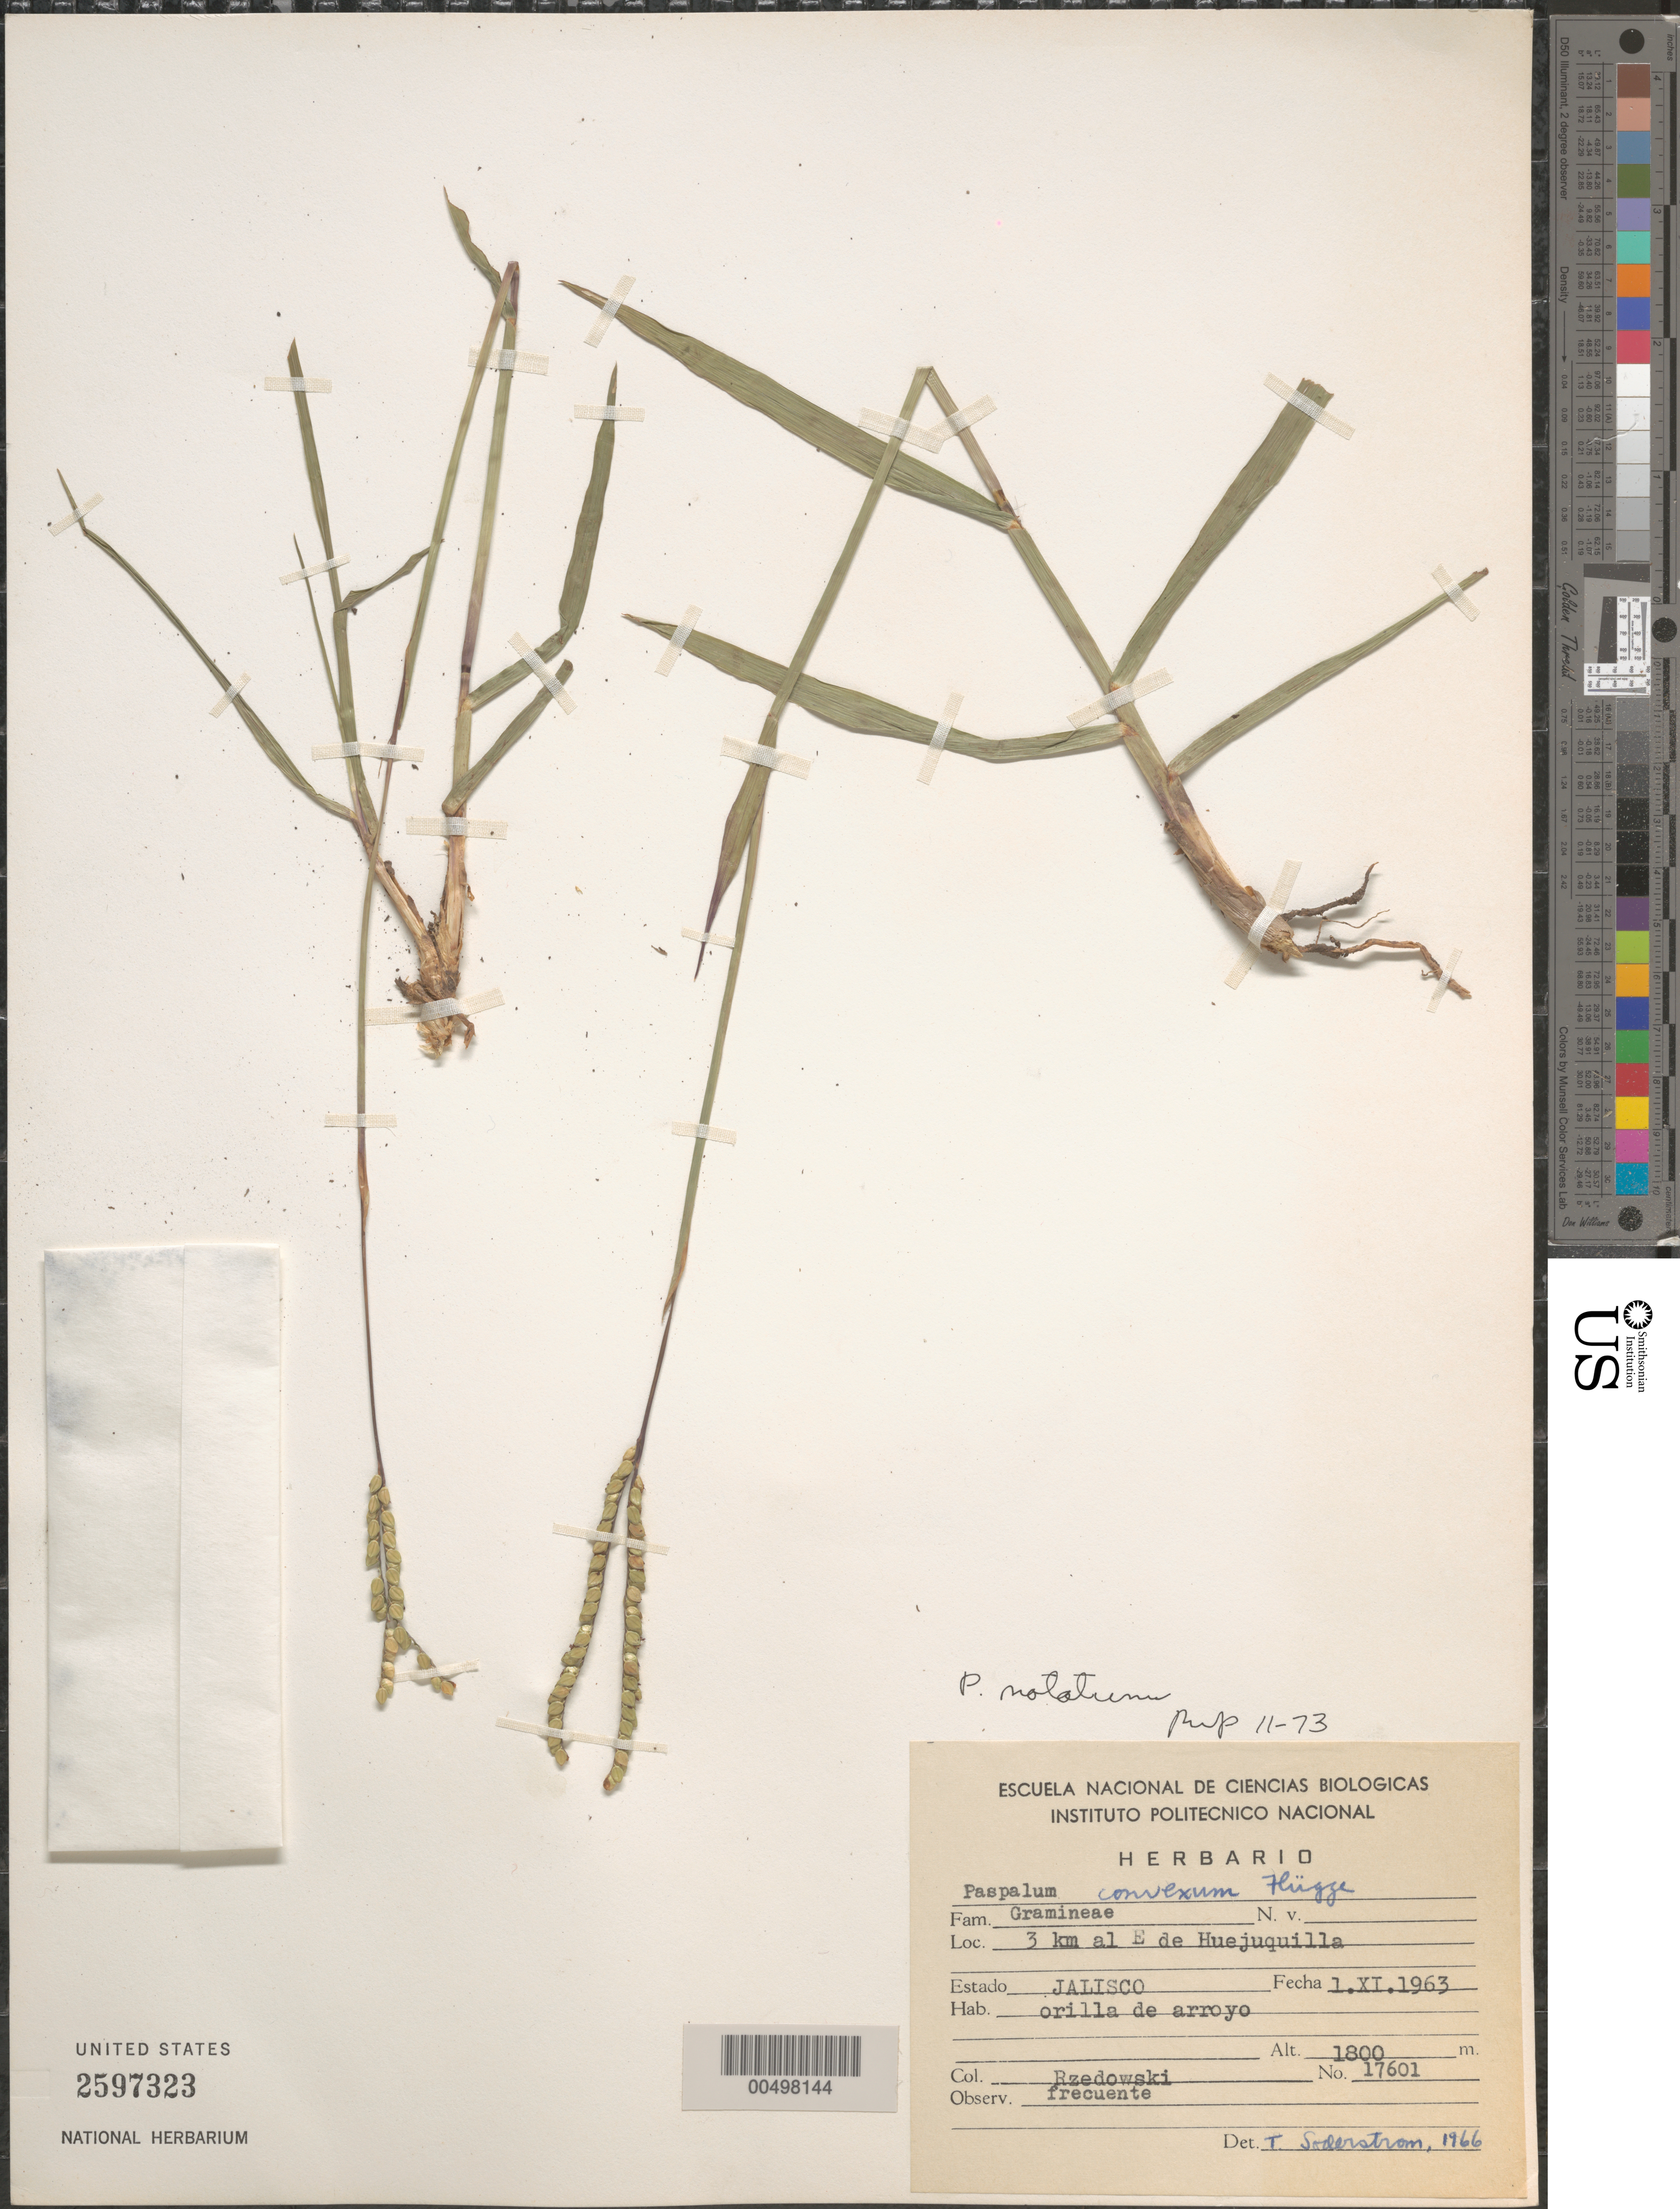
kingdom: Plantae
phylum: Tracheophyta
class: Liliopsida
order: Poales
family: Poaceae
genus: Paspalum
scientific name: Paspalum notatum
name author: Flüggé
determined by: Pohl, R. W.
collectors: J. Rzedowski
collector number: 17601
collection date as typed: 1 Nov 1963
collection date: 1963-11-01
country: Mexico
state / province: Jalisco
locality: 3 km E of Huejuquilla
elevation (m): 1800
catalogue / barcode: US 2597323